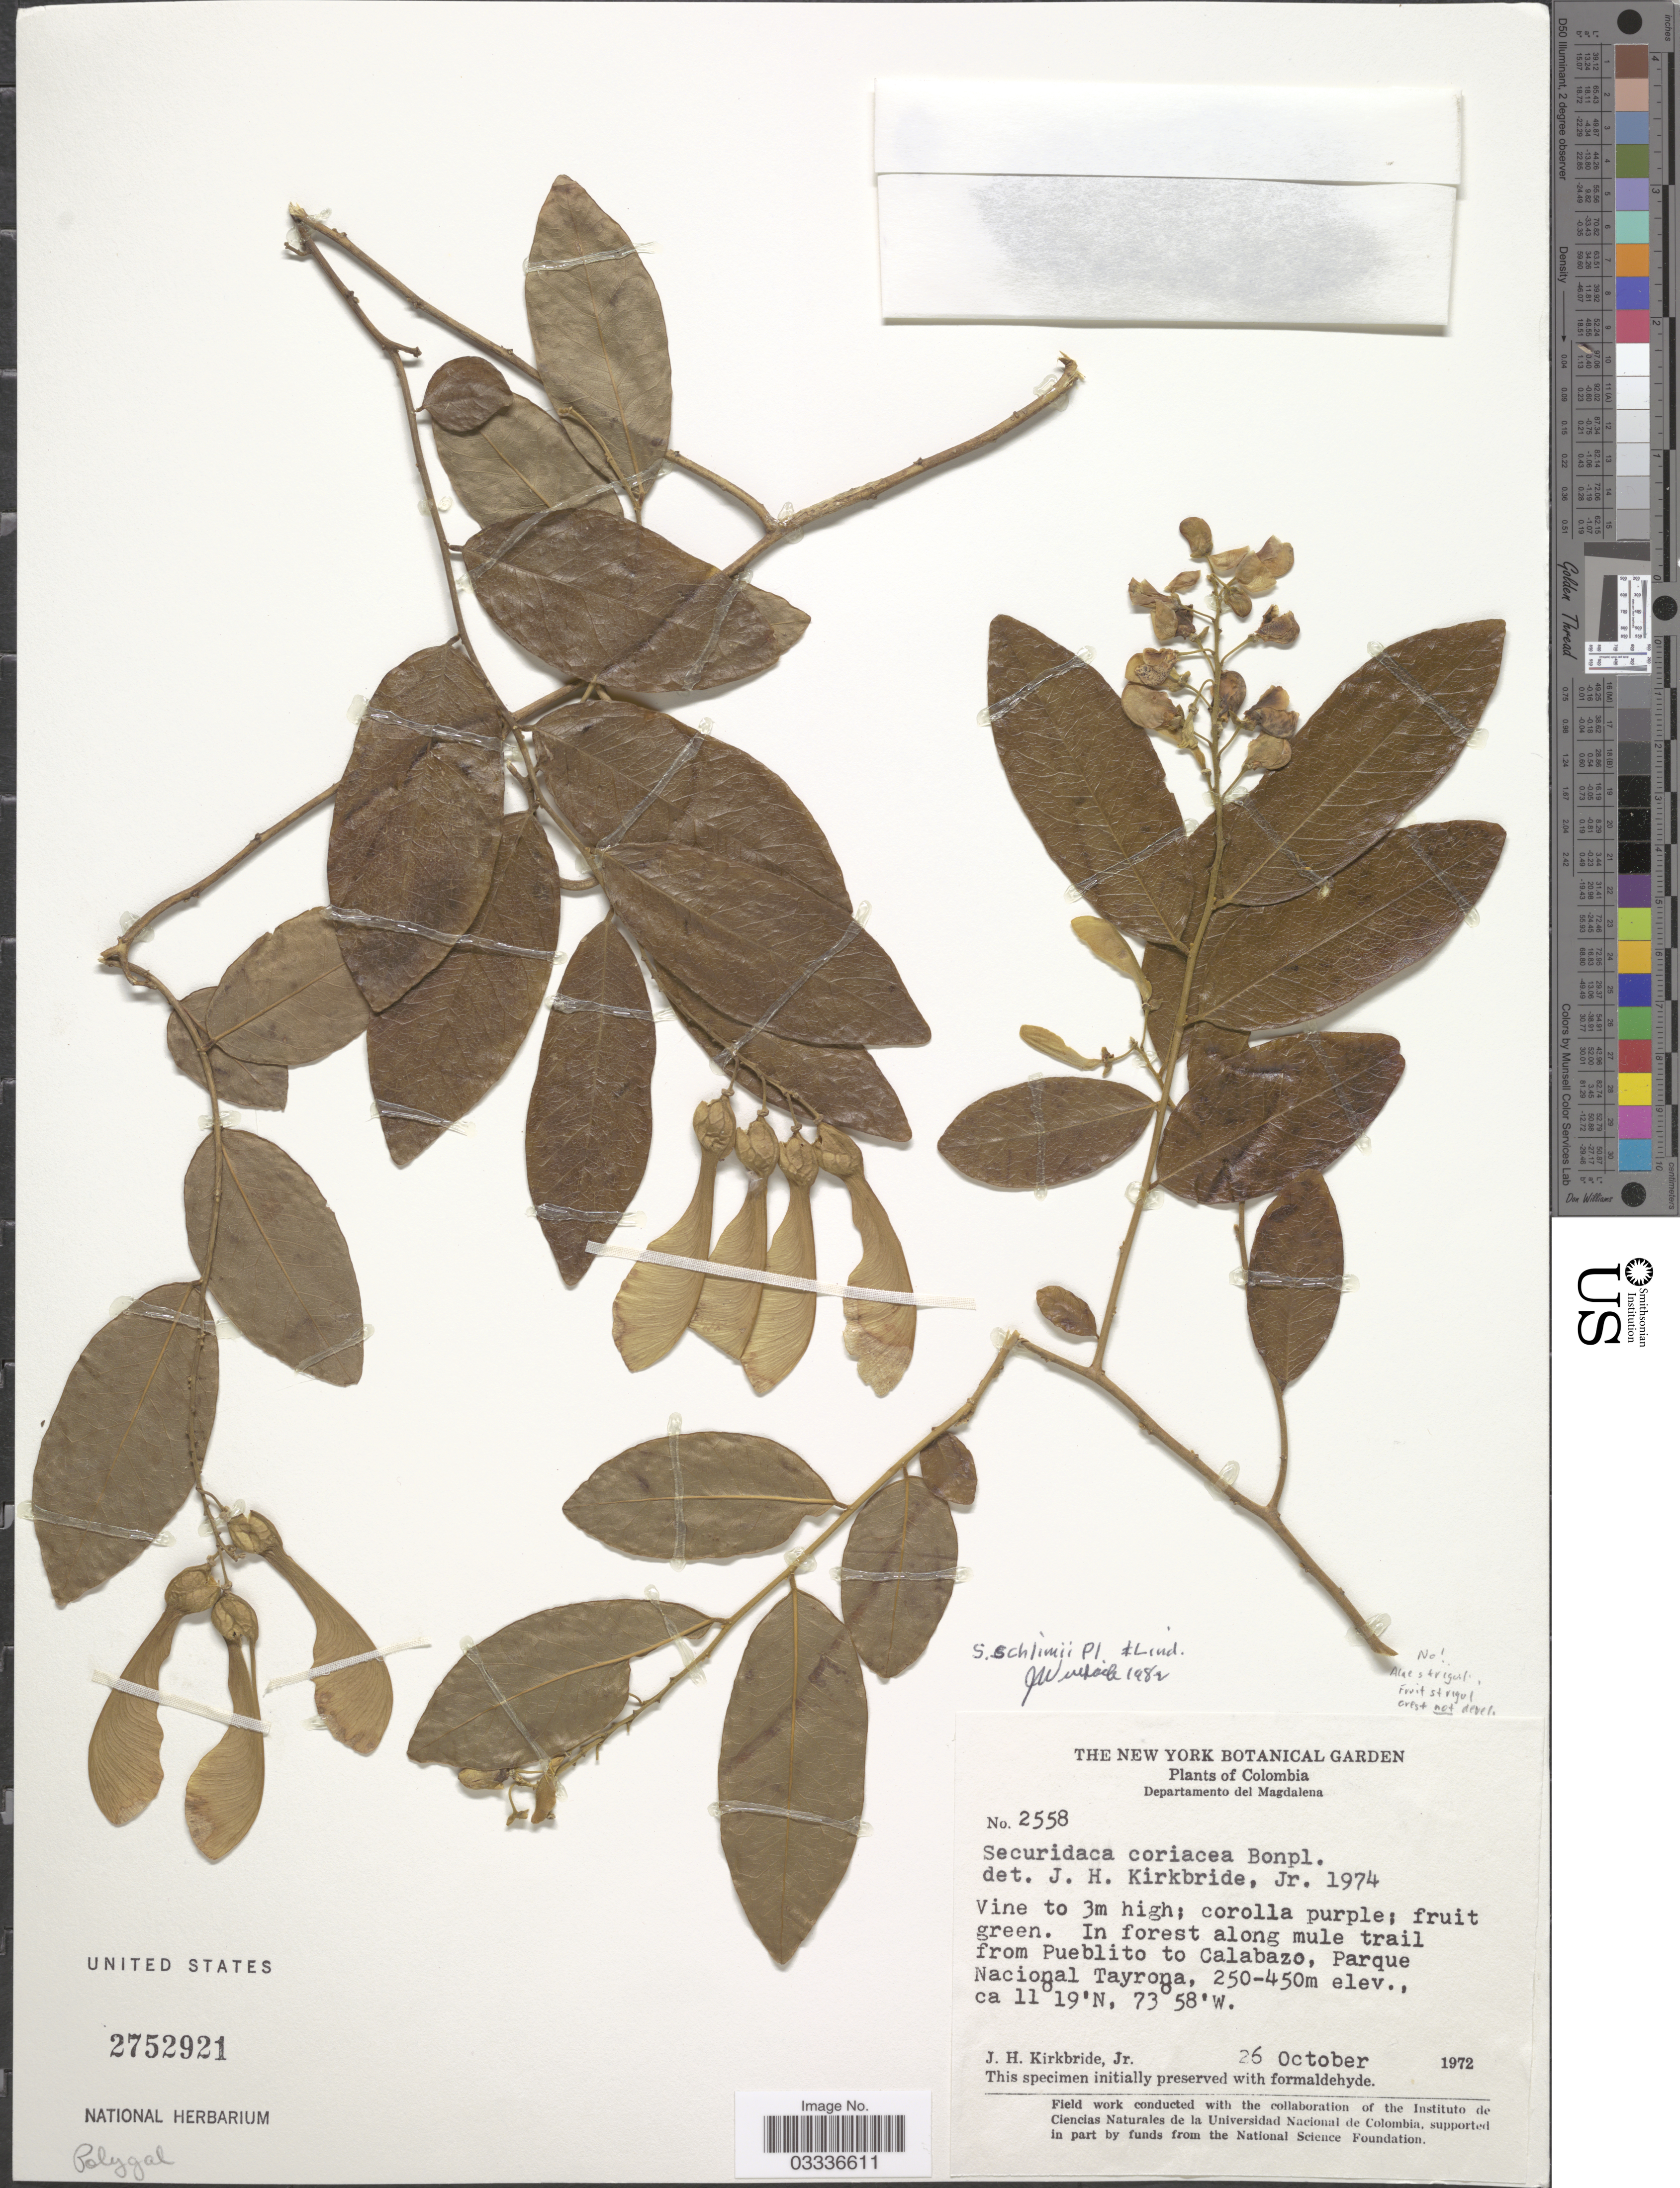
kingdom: Plantae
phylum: Tracheophyta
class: Magnoliopsida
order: Fabales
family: Polygalaceae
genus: Securidaca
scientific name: Securidaca schlimii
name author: Planch. & Linden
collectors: J. H. Kirkbride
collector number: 2558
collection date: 1972-10-26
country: Colombia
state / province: Magdalena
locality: Departamento del Magdalena. Along mule trail from Pueblito to Calabozo, Parque Nacional Tayrona.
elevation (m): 250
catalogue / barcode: US 2752921